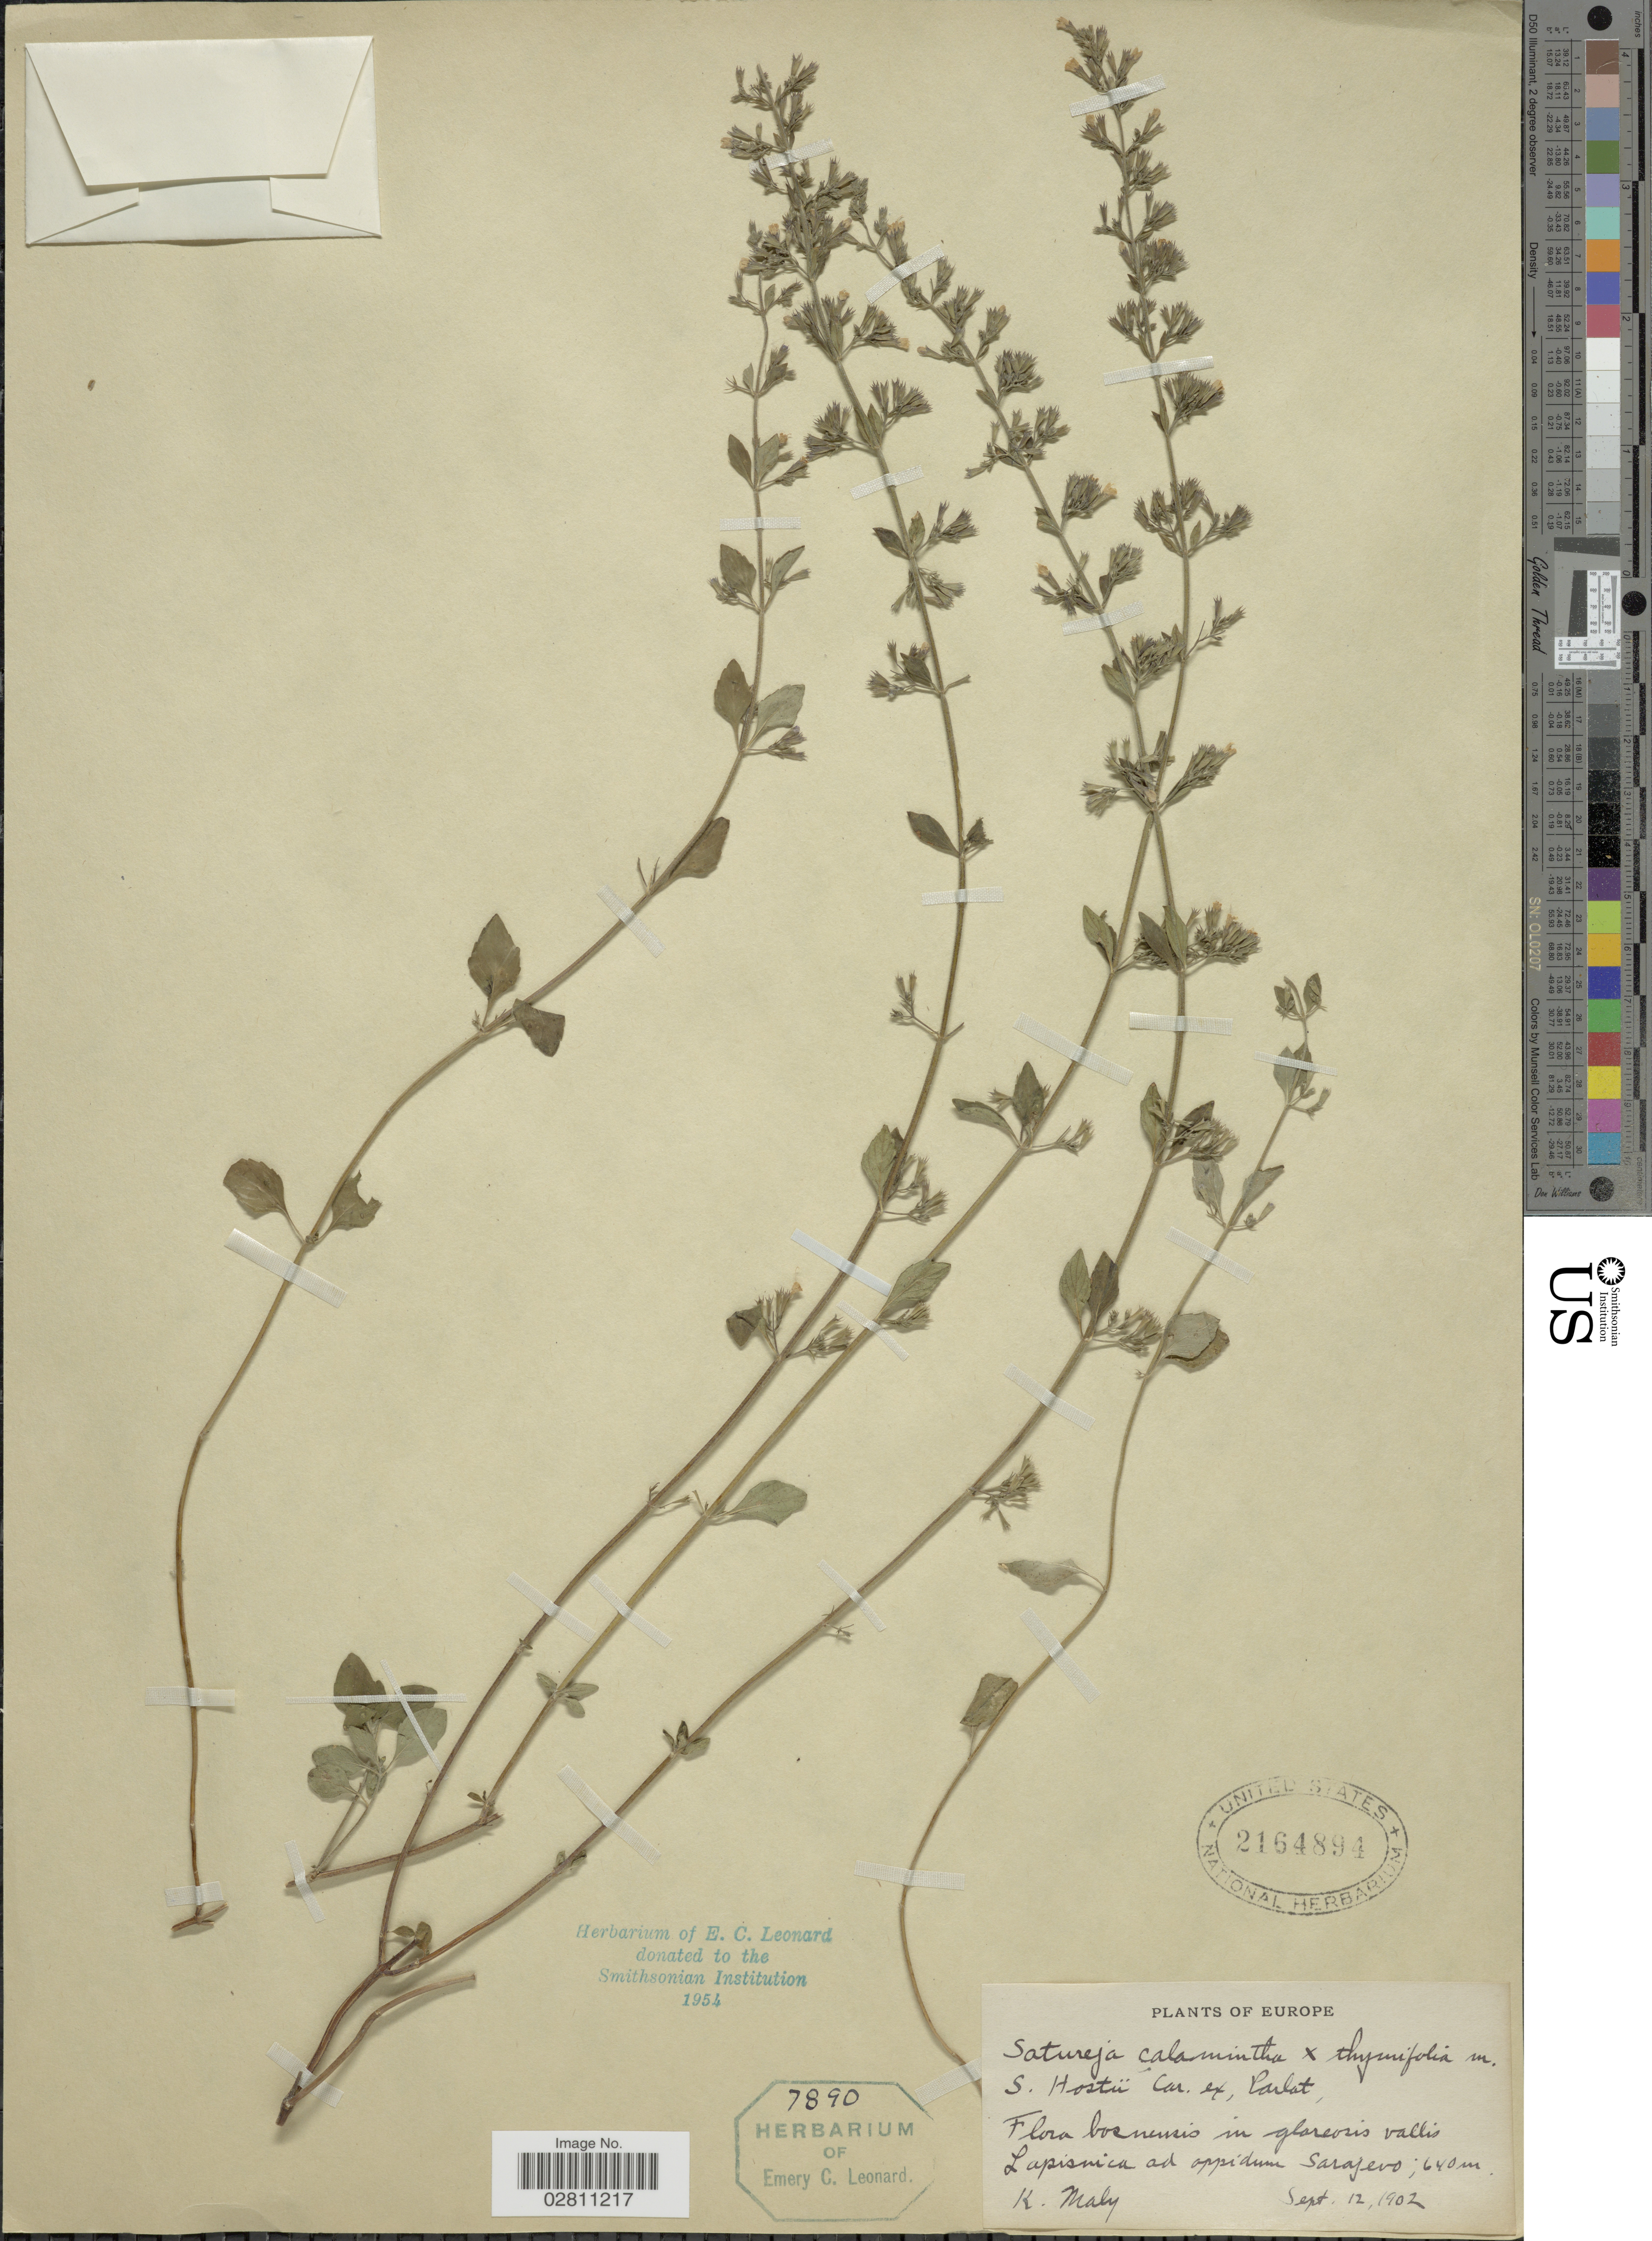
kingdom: Plantae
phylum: Tracheophyta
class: Magnoliopsida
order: Lamiales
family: Lamiaceae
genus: Clinopodium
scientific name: Clinopodium nepeta subsp. glandulosum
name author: (Req.) Govaerts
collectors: K. Malý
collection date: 1902-09-12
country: Bosnia and Herzegovina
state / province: Federation of B&H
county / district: Sarajevo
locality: Bosnensis, in glareosis vallis Lapisnica ad oppidum Sarajevo.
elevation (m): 640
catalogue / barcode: US 2164894